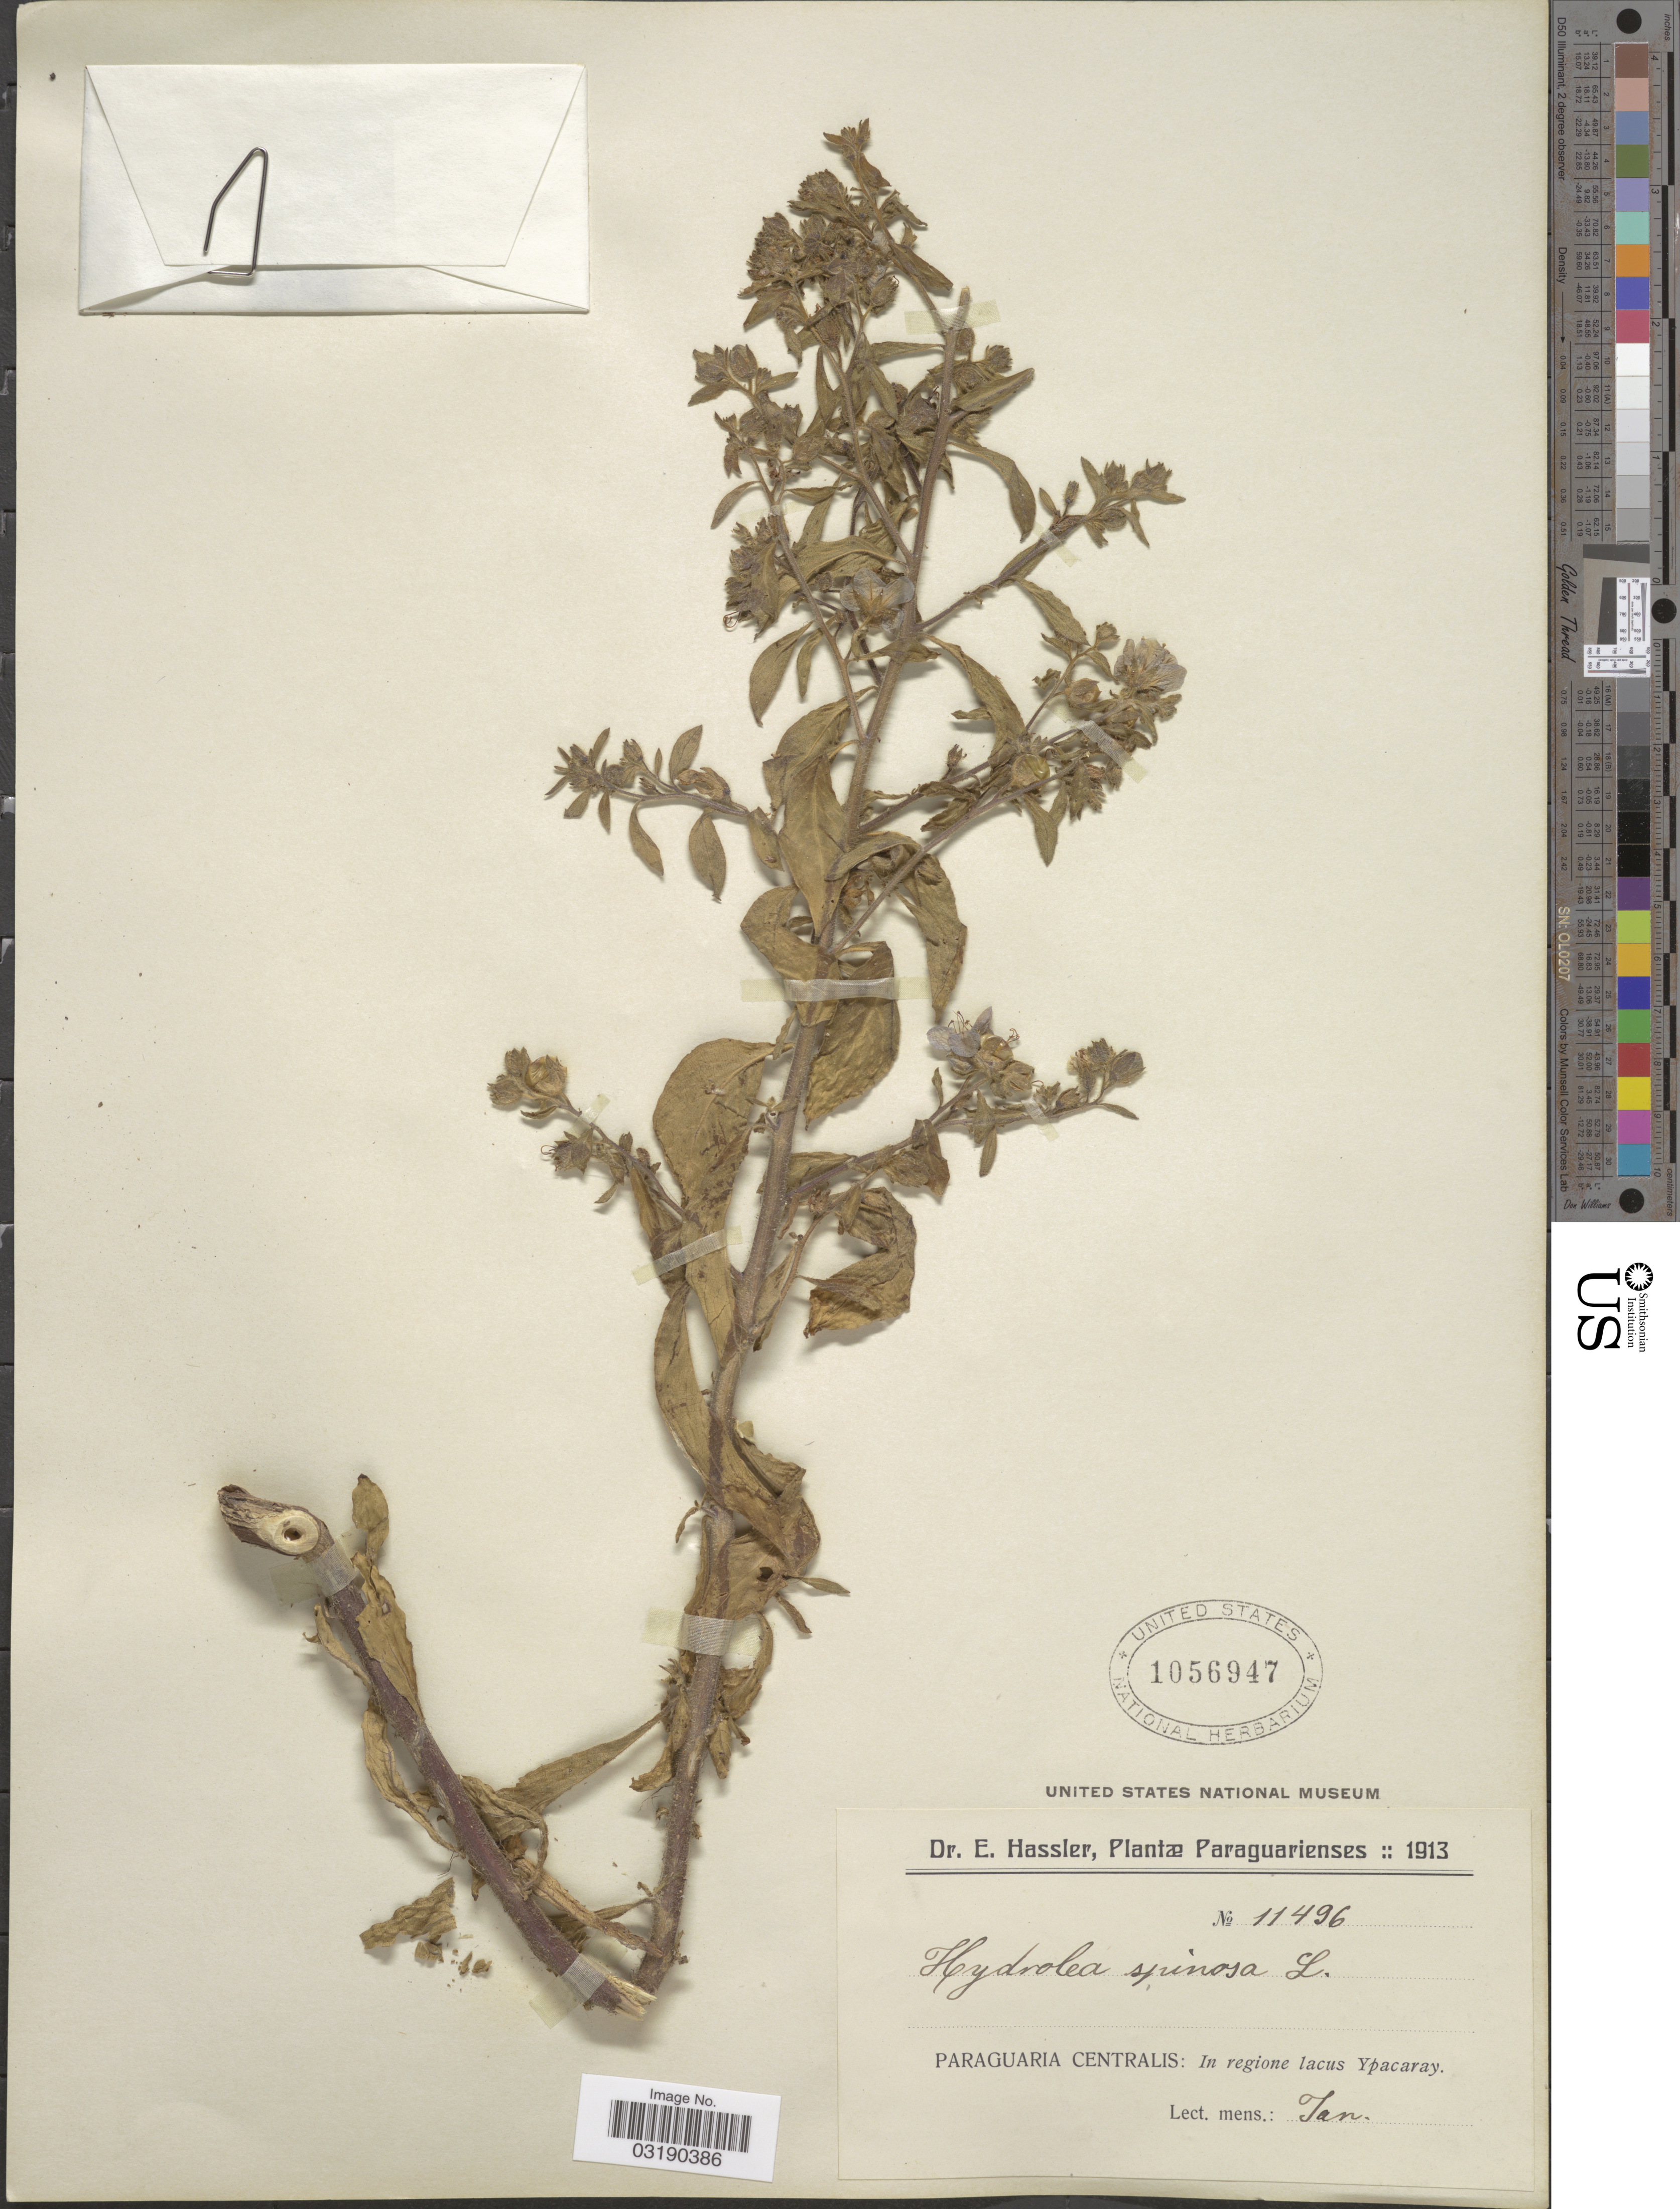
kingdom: Plantae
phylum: Tracheophyta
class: Magnoliopsida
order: Solanales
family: Hydroleaceae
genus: Hydrolea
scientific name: Hydrolea spinosa var. spinosa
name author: L.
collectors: E. Hassler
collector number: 11496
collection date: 1913-01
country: Paraguay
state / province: Paraguari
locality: Paraguaria Centralis: In regione lacus Ypacaray.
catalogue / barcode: US 1056947